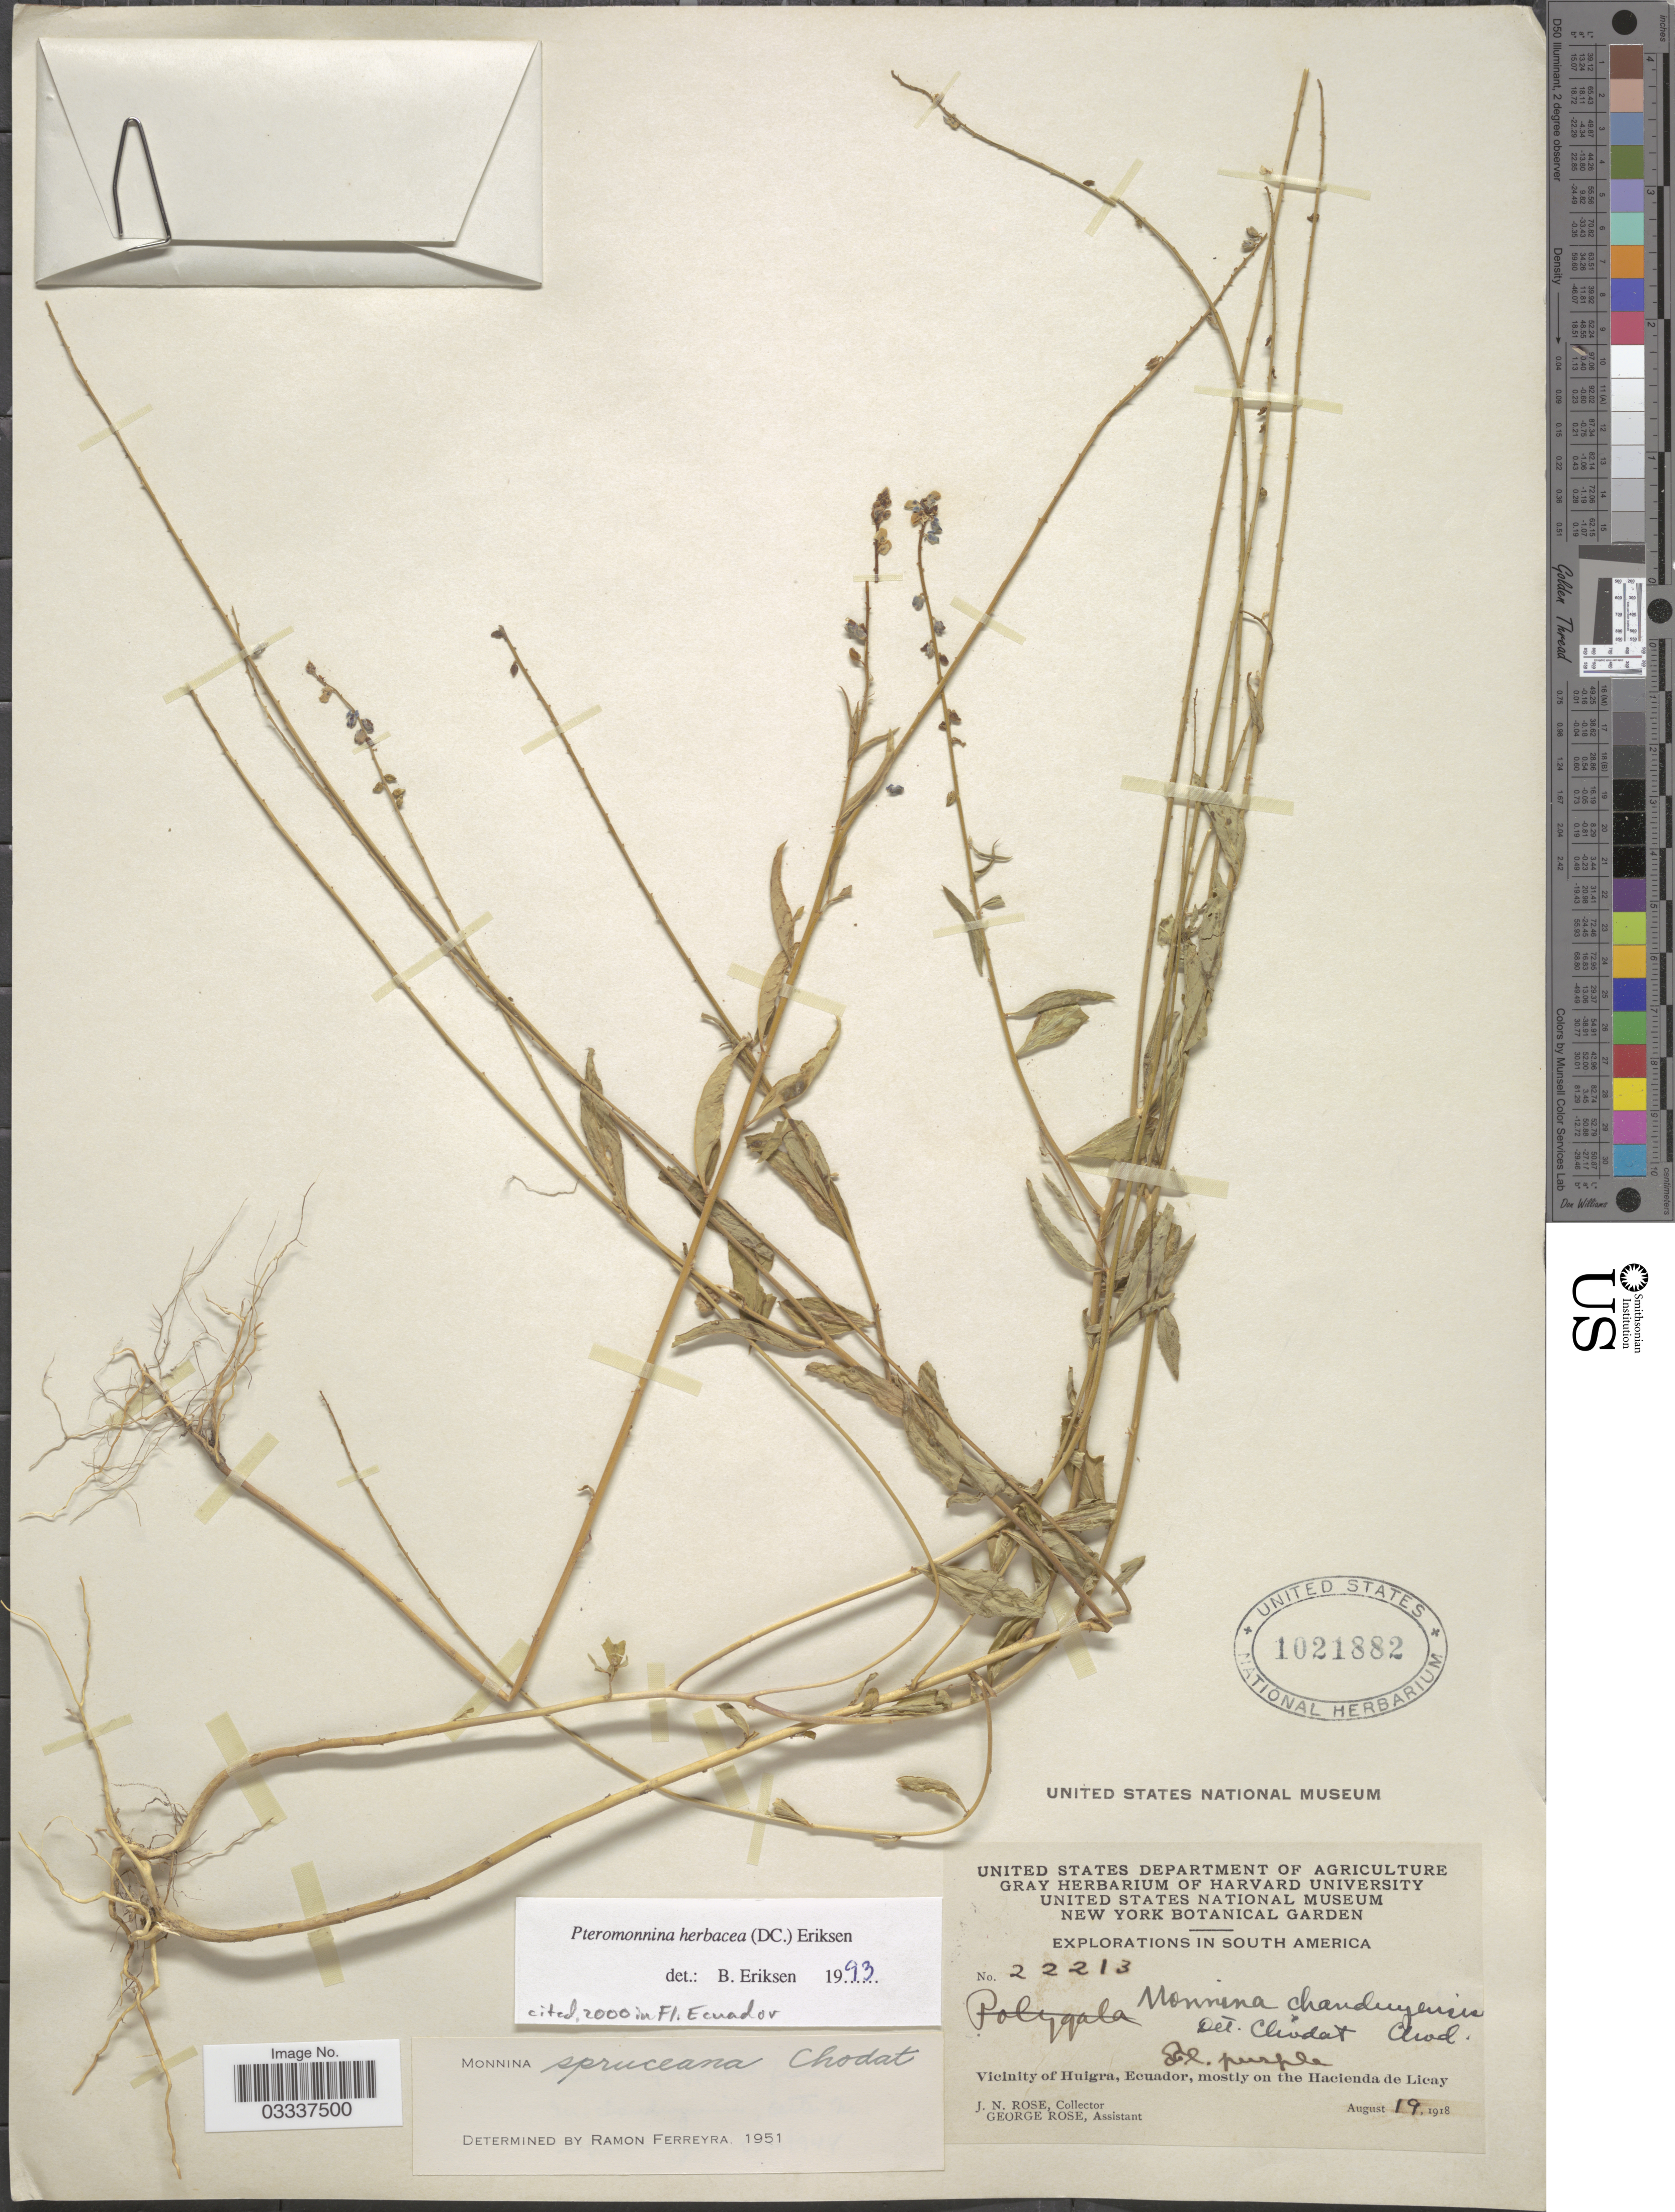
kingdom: Plantae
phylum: Tracheophyta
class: Magnoliopsida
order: Fabales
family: Polygalaceae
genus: Monnina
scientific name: Monnina herbacea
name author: DC.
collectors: J. N. Rose & G. Rose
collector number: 22213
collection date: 1918-08-19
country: Ecuador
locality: Vicinity of Huigra, mostly on the Hacienda de Licay.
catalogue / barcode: US 1021882